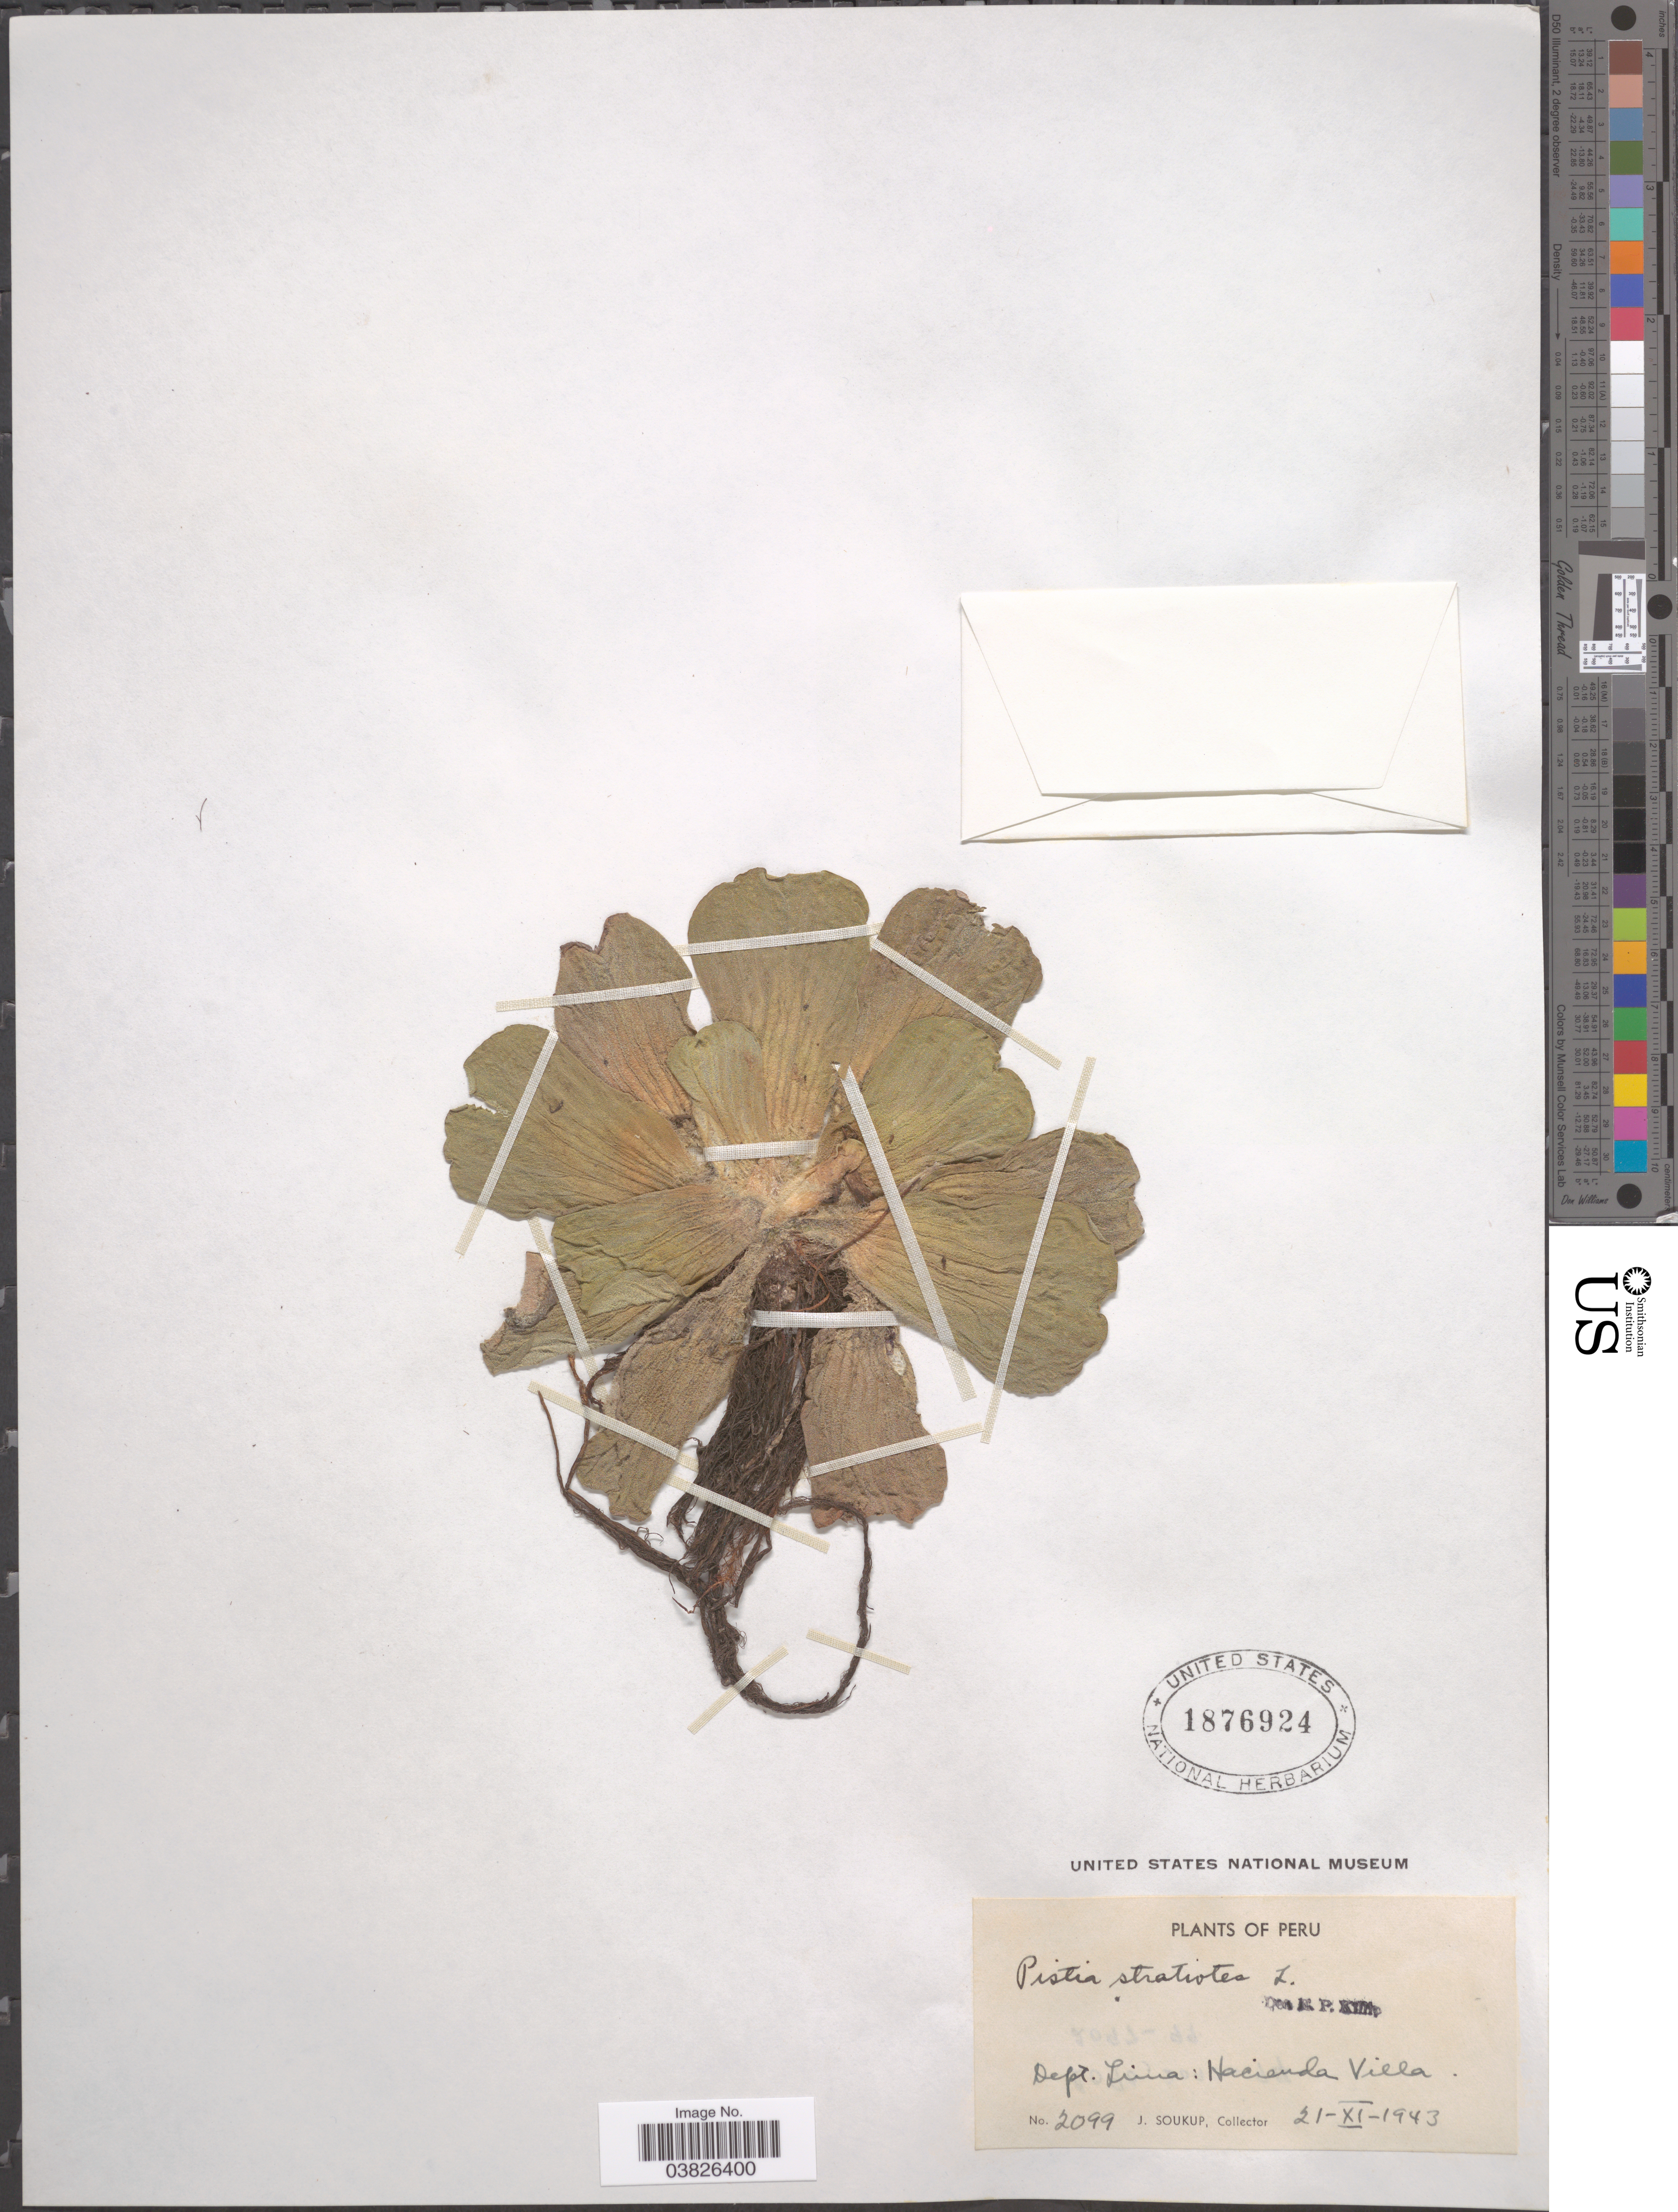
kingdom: Plantae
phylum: Tracheophyta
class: Liliopsida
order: Alismatales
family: Araceae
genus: Pistia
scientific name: Pistia stratiotes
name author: L.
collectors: J. Soukup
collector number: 2099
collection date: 1943-11-21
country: Peru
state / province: Lima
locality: Dept. Lima: Hacienda Villa.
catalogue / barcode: US 1876924